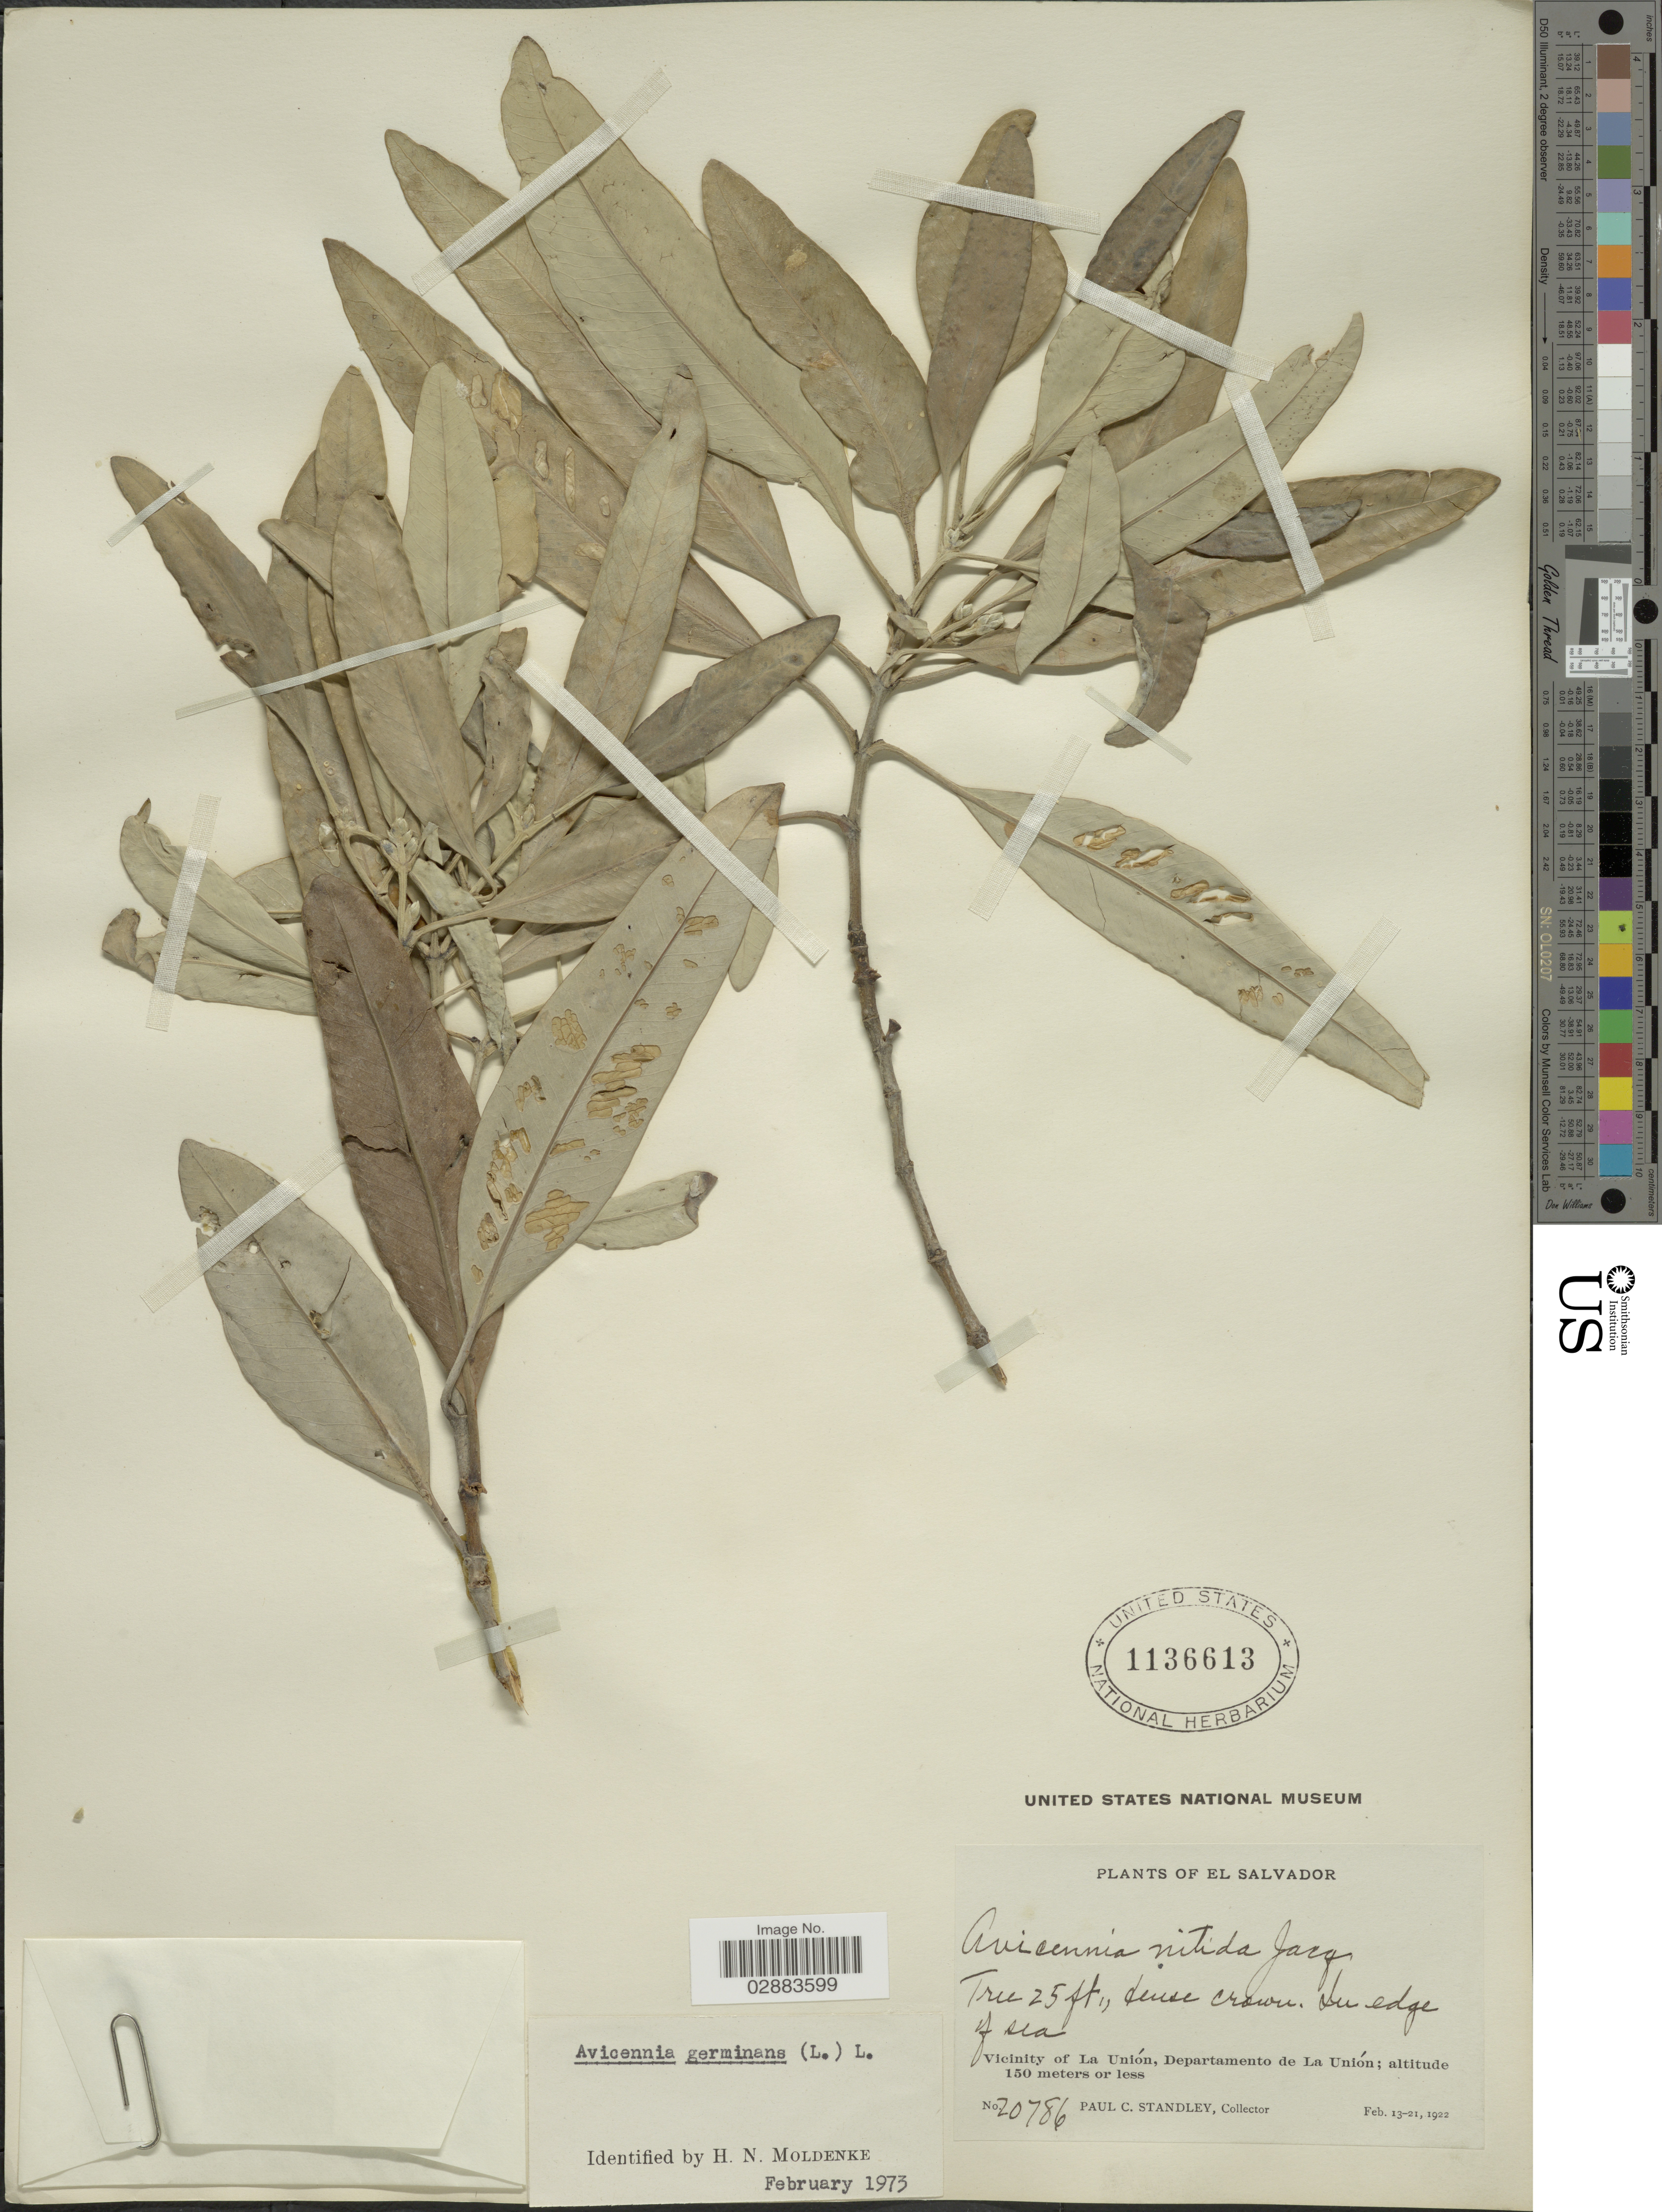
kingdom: Plantae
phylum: Tracheophyta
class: Magnoliopsida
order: Lamiales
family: Acanthaceae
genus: Avicennia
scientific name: Avicennia germinans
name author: (L.) L.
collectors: P. C. Standley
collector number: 20786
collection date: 1922-02-13/1922-02-21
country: El Salvador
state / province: La Union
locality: Vicinity of La Unión, Departamento de La Unión.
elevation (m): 150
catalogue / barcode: US 1136613